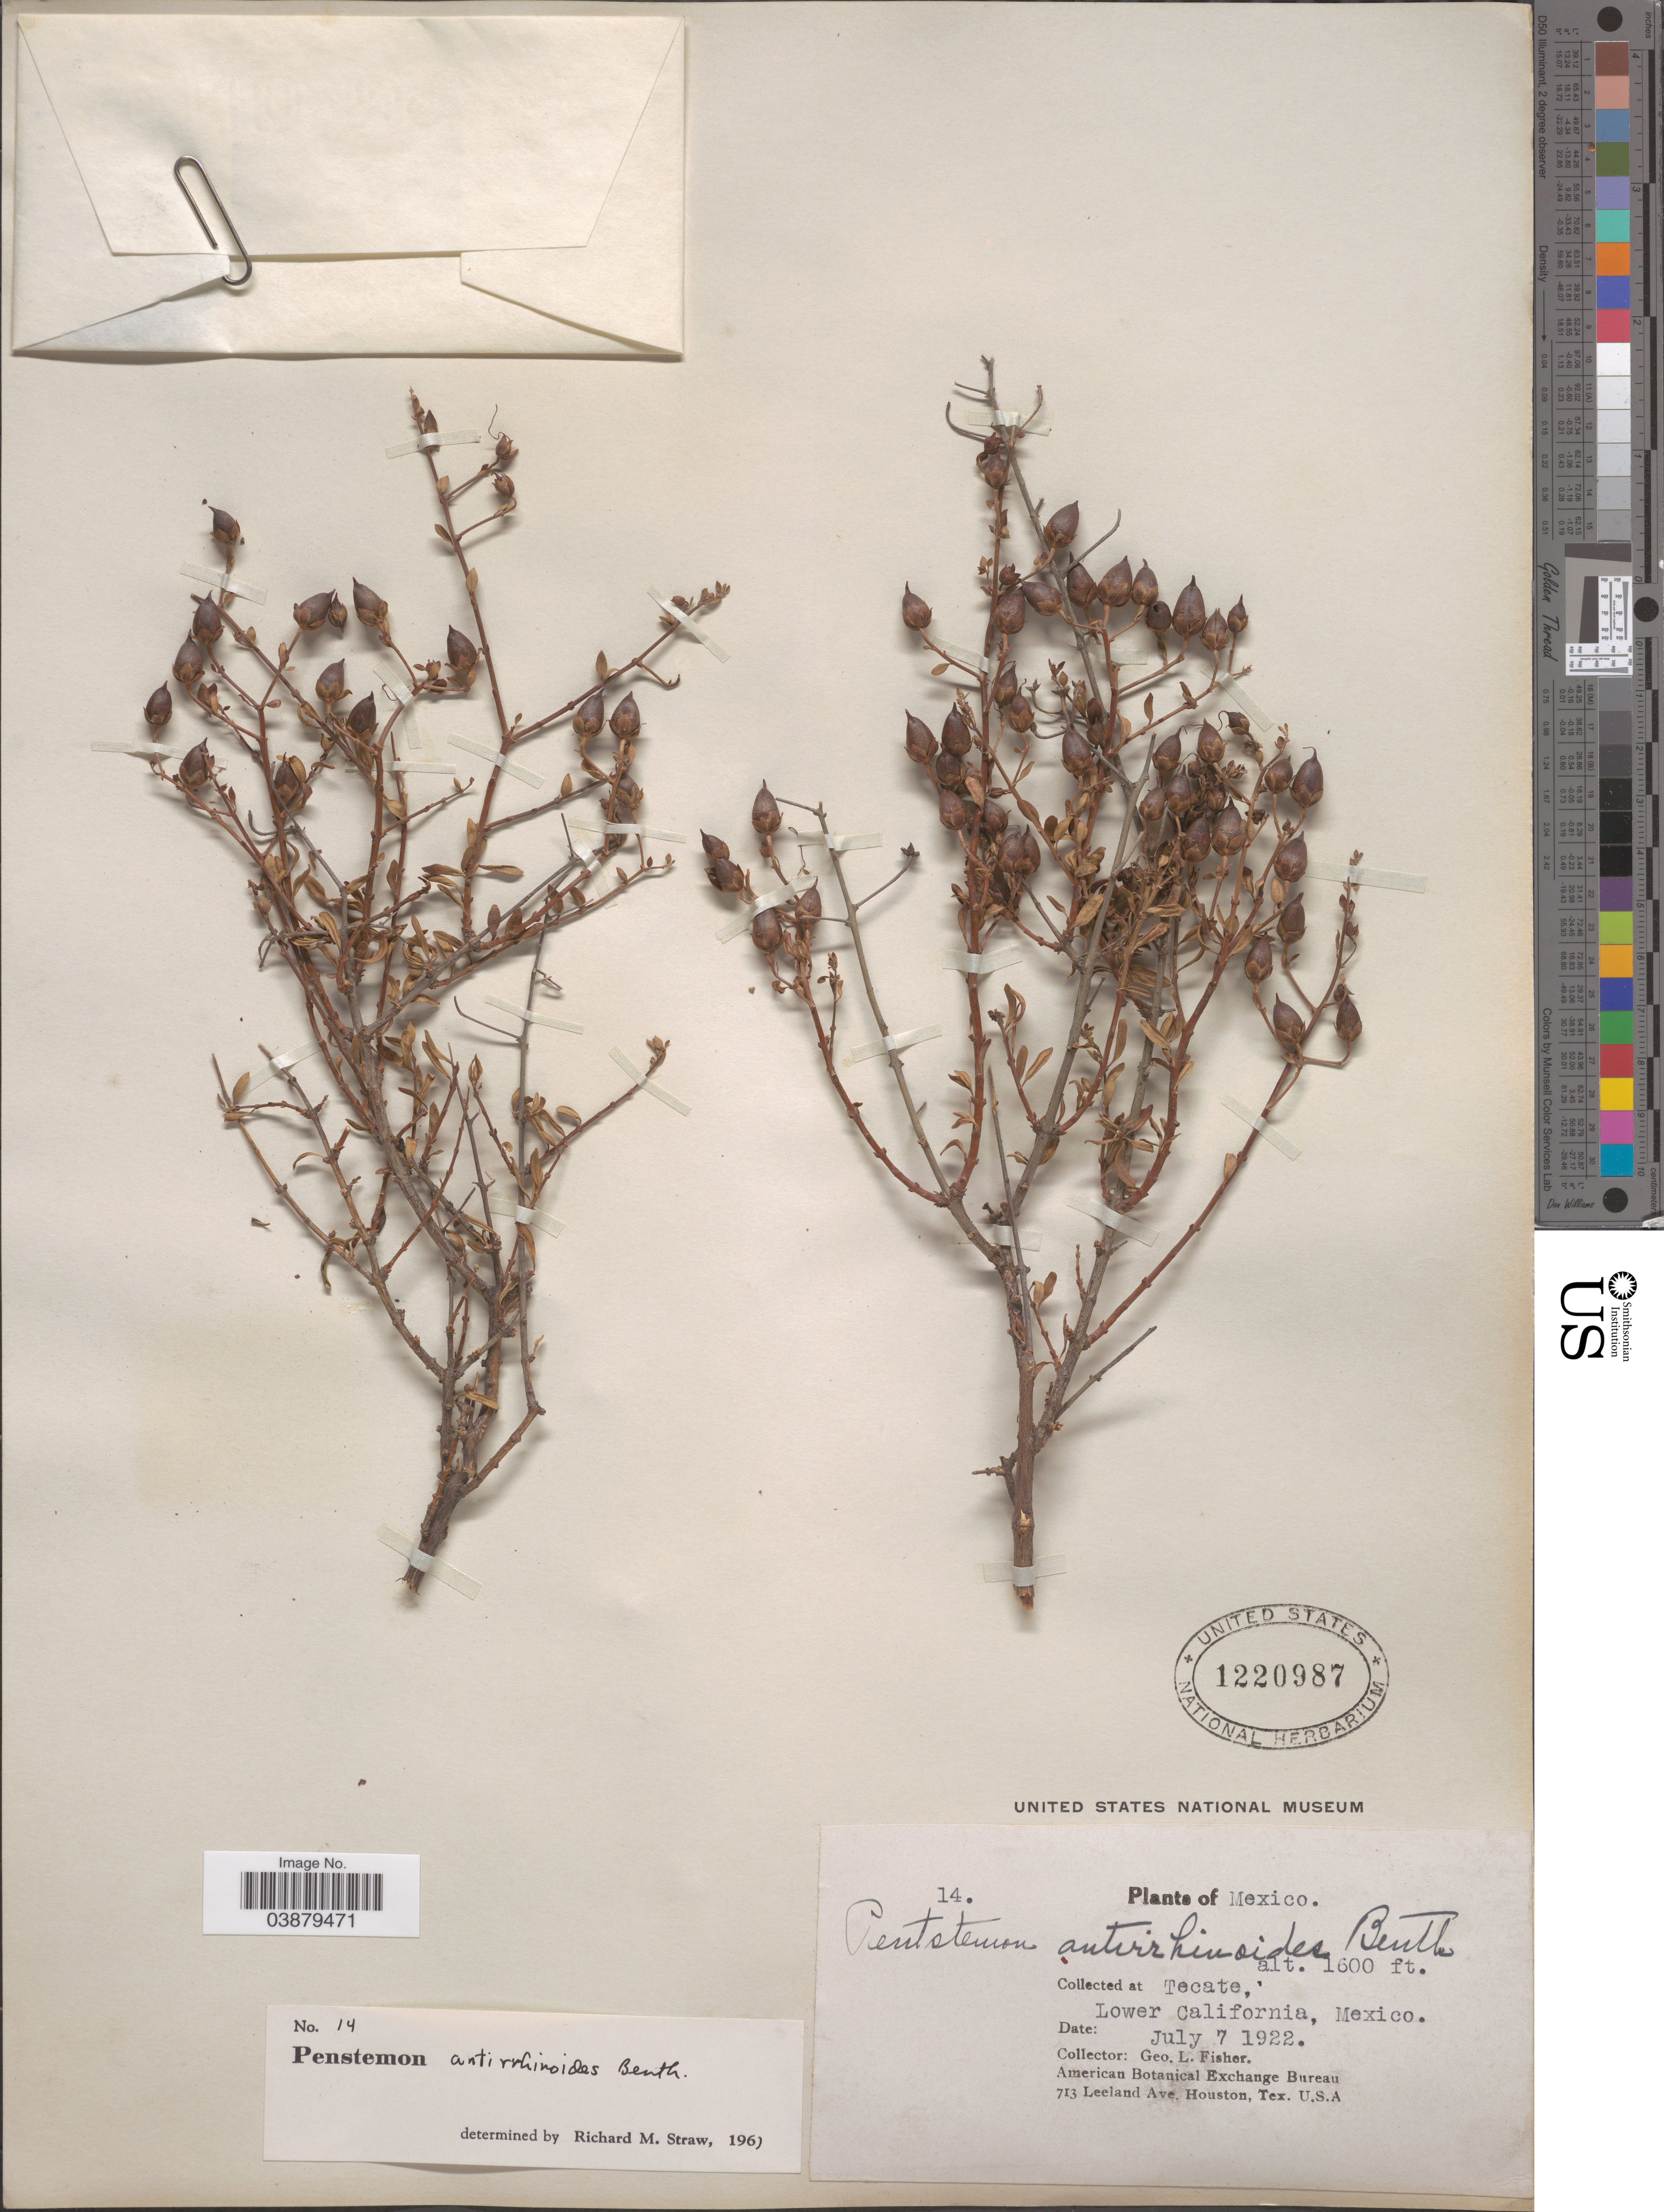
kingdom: Plantae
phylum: Tracheophyta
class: Magnoliopsida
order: Lamiales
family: Plantaginaceae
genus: Penstemon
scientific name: Penstemon antirrhinoides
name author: Benth.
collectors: G. L. Fisher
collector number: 14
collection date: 1922-07-07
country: Mexico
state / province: Baja California Norte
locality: Tecate, Lower California.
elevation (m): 488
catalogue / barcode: US 1220987